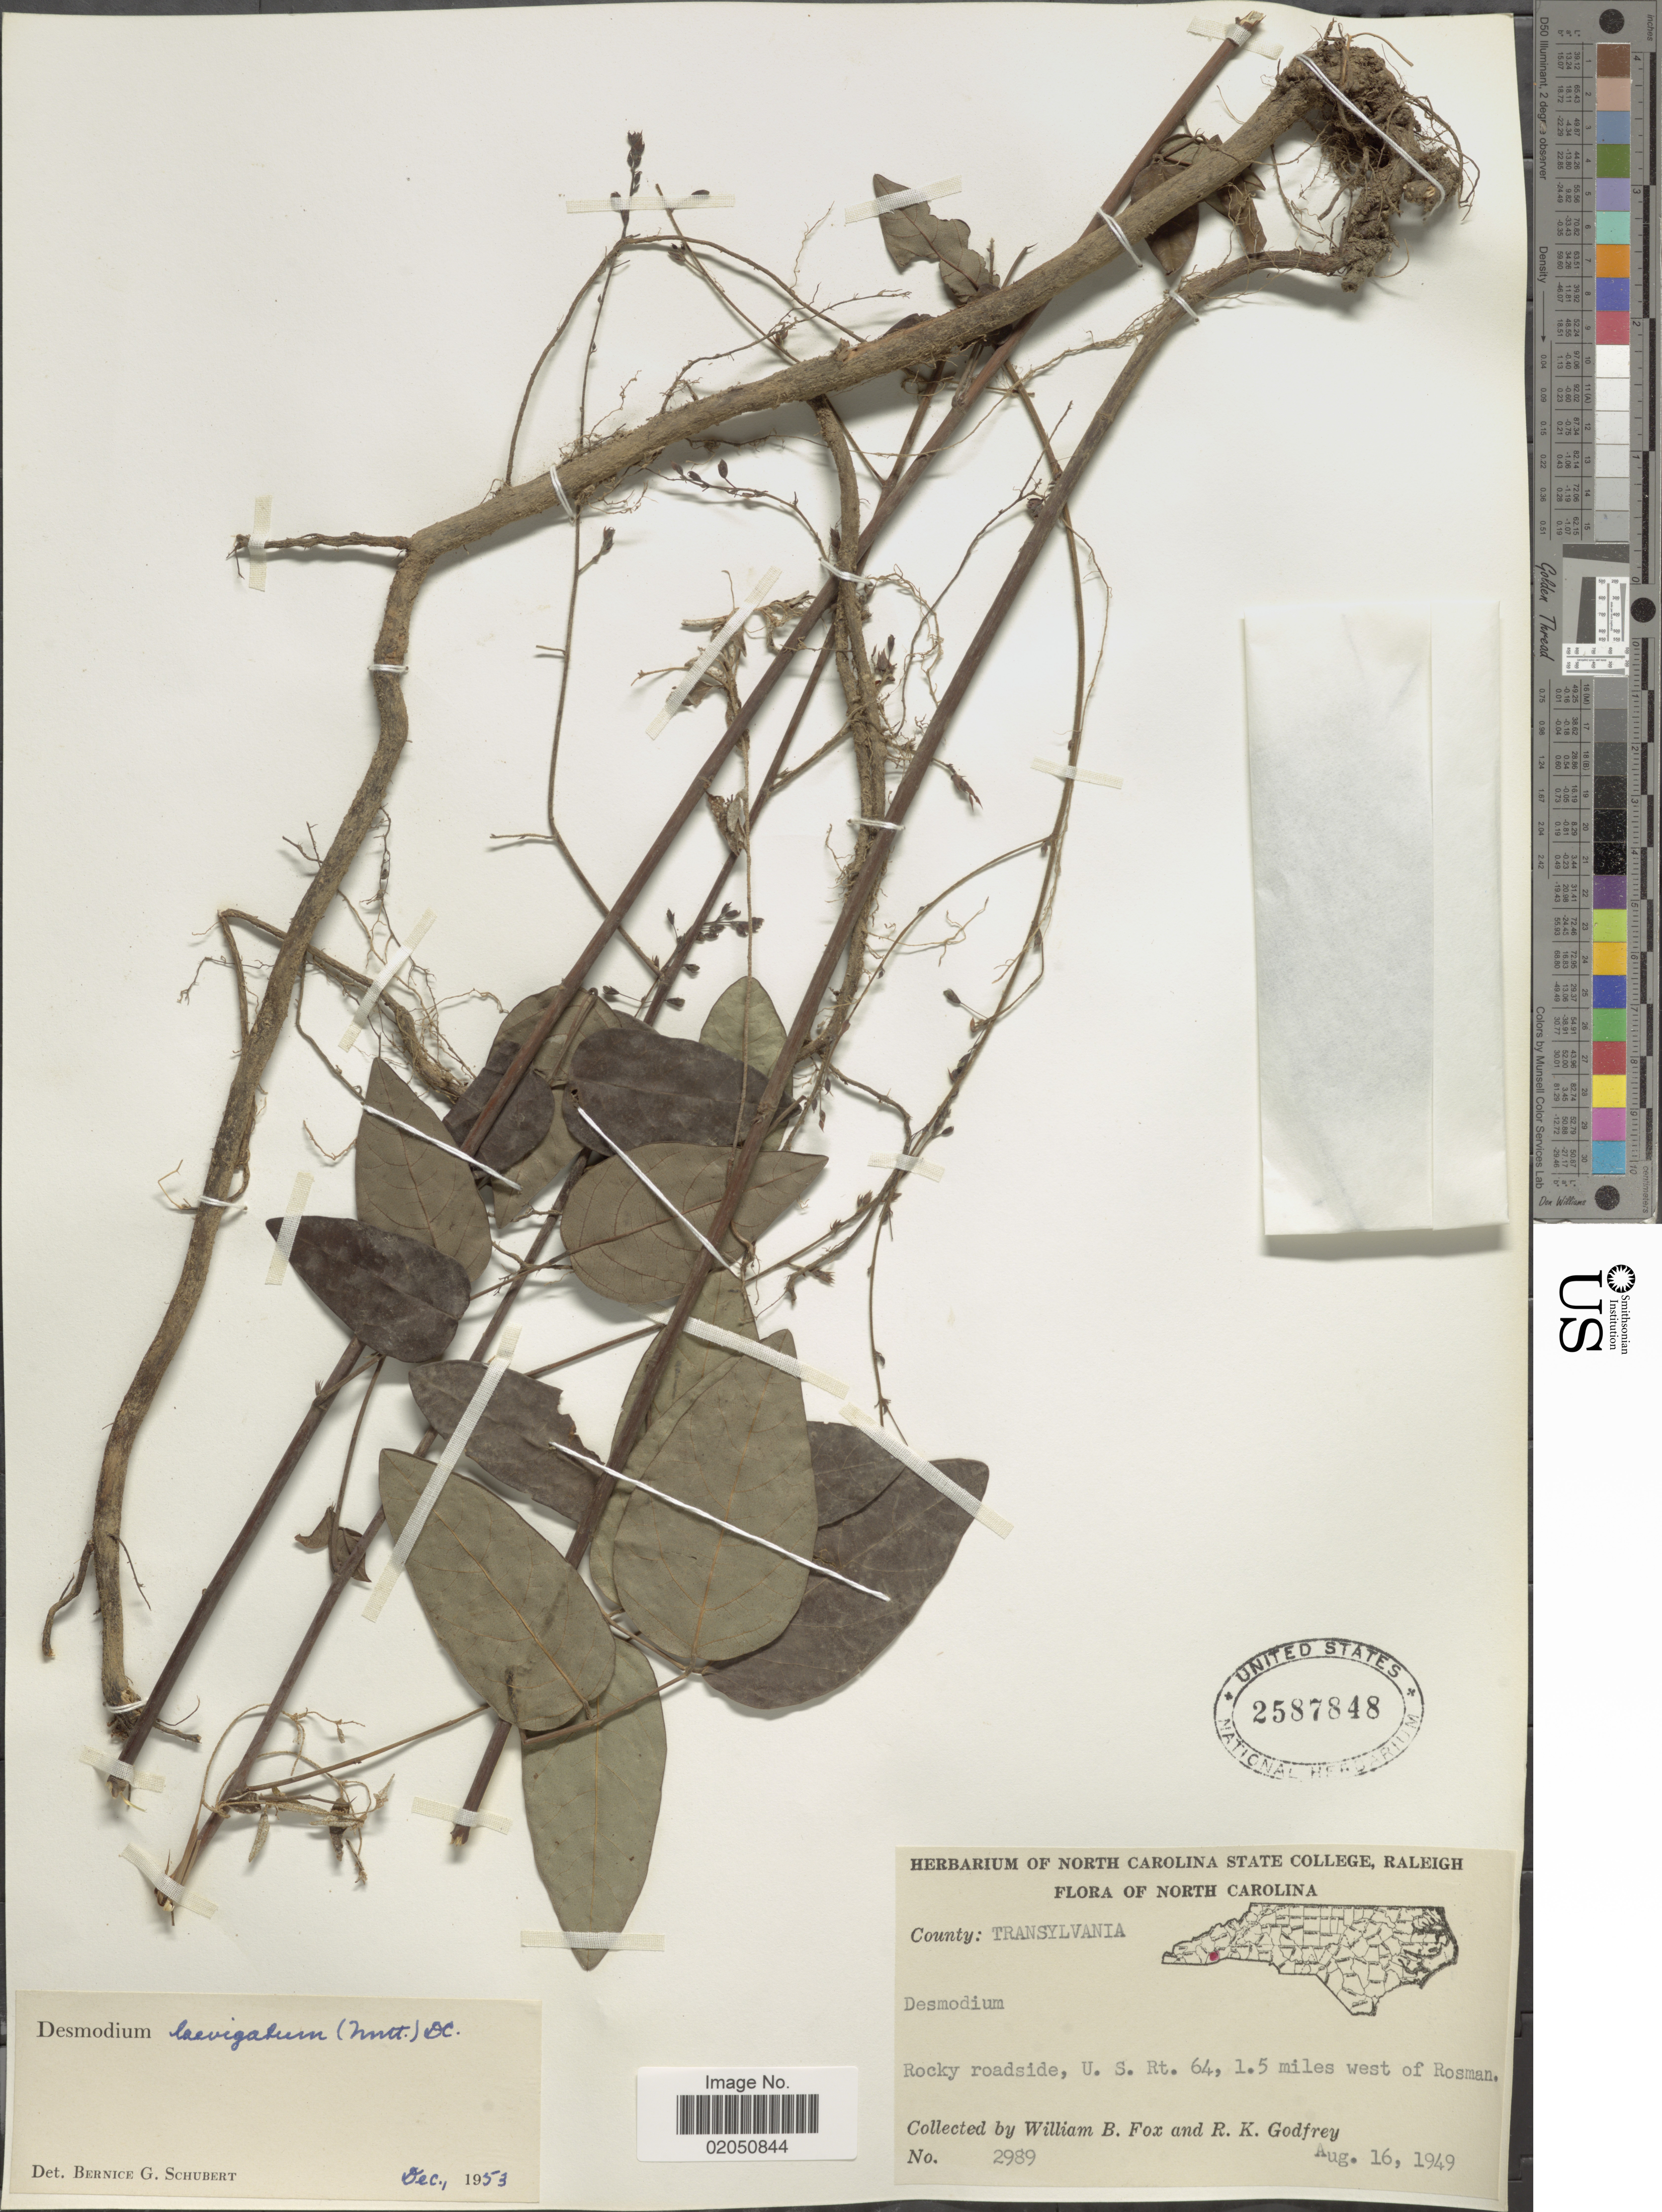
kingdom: Plantae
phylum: Tracheophyta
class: Magnoliopsida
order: Fabales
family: Fabaceae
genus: Desmodium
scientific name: Desmodium laevigatum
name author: (Nutt.) DC.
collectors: W. B. Fox & R. K. Godfrey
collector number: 2989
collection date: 1949-08-16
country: United States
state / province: North Carolina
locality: County: Transylvania, Rocky roadside, U.S. Rt. 64, 1.5 miles west of Rosman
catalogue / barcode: US 2587848